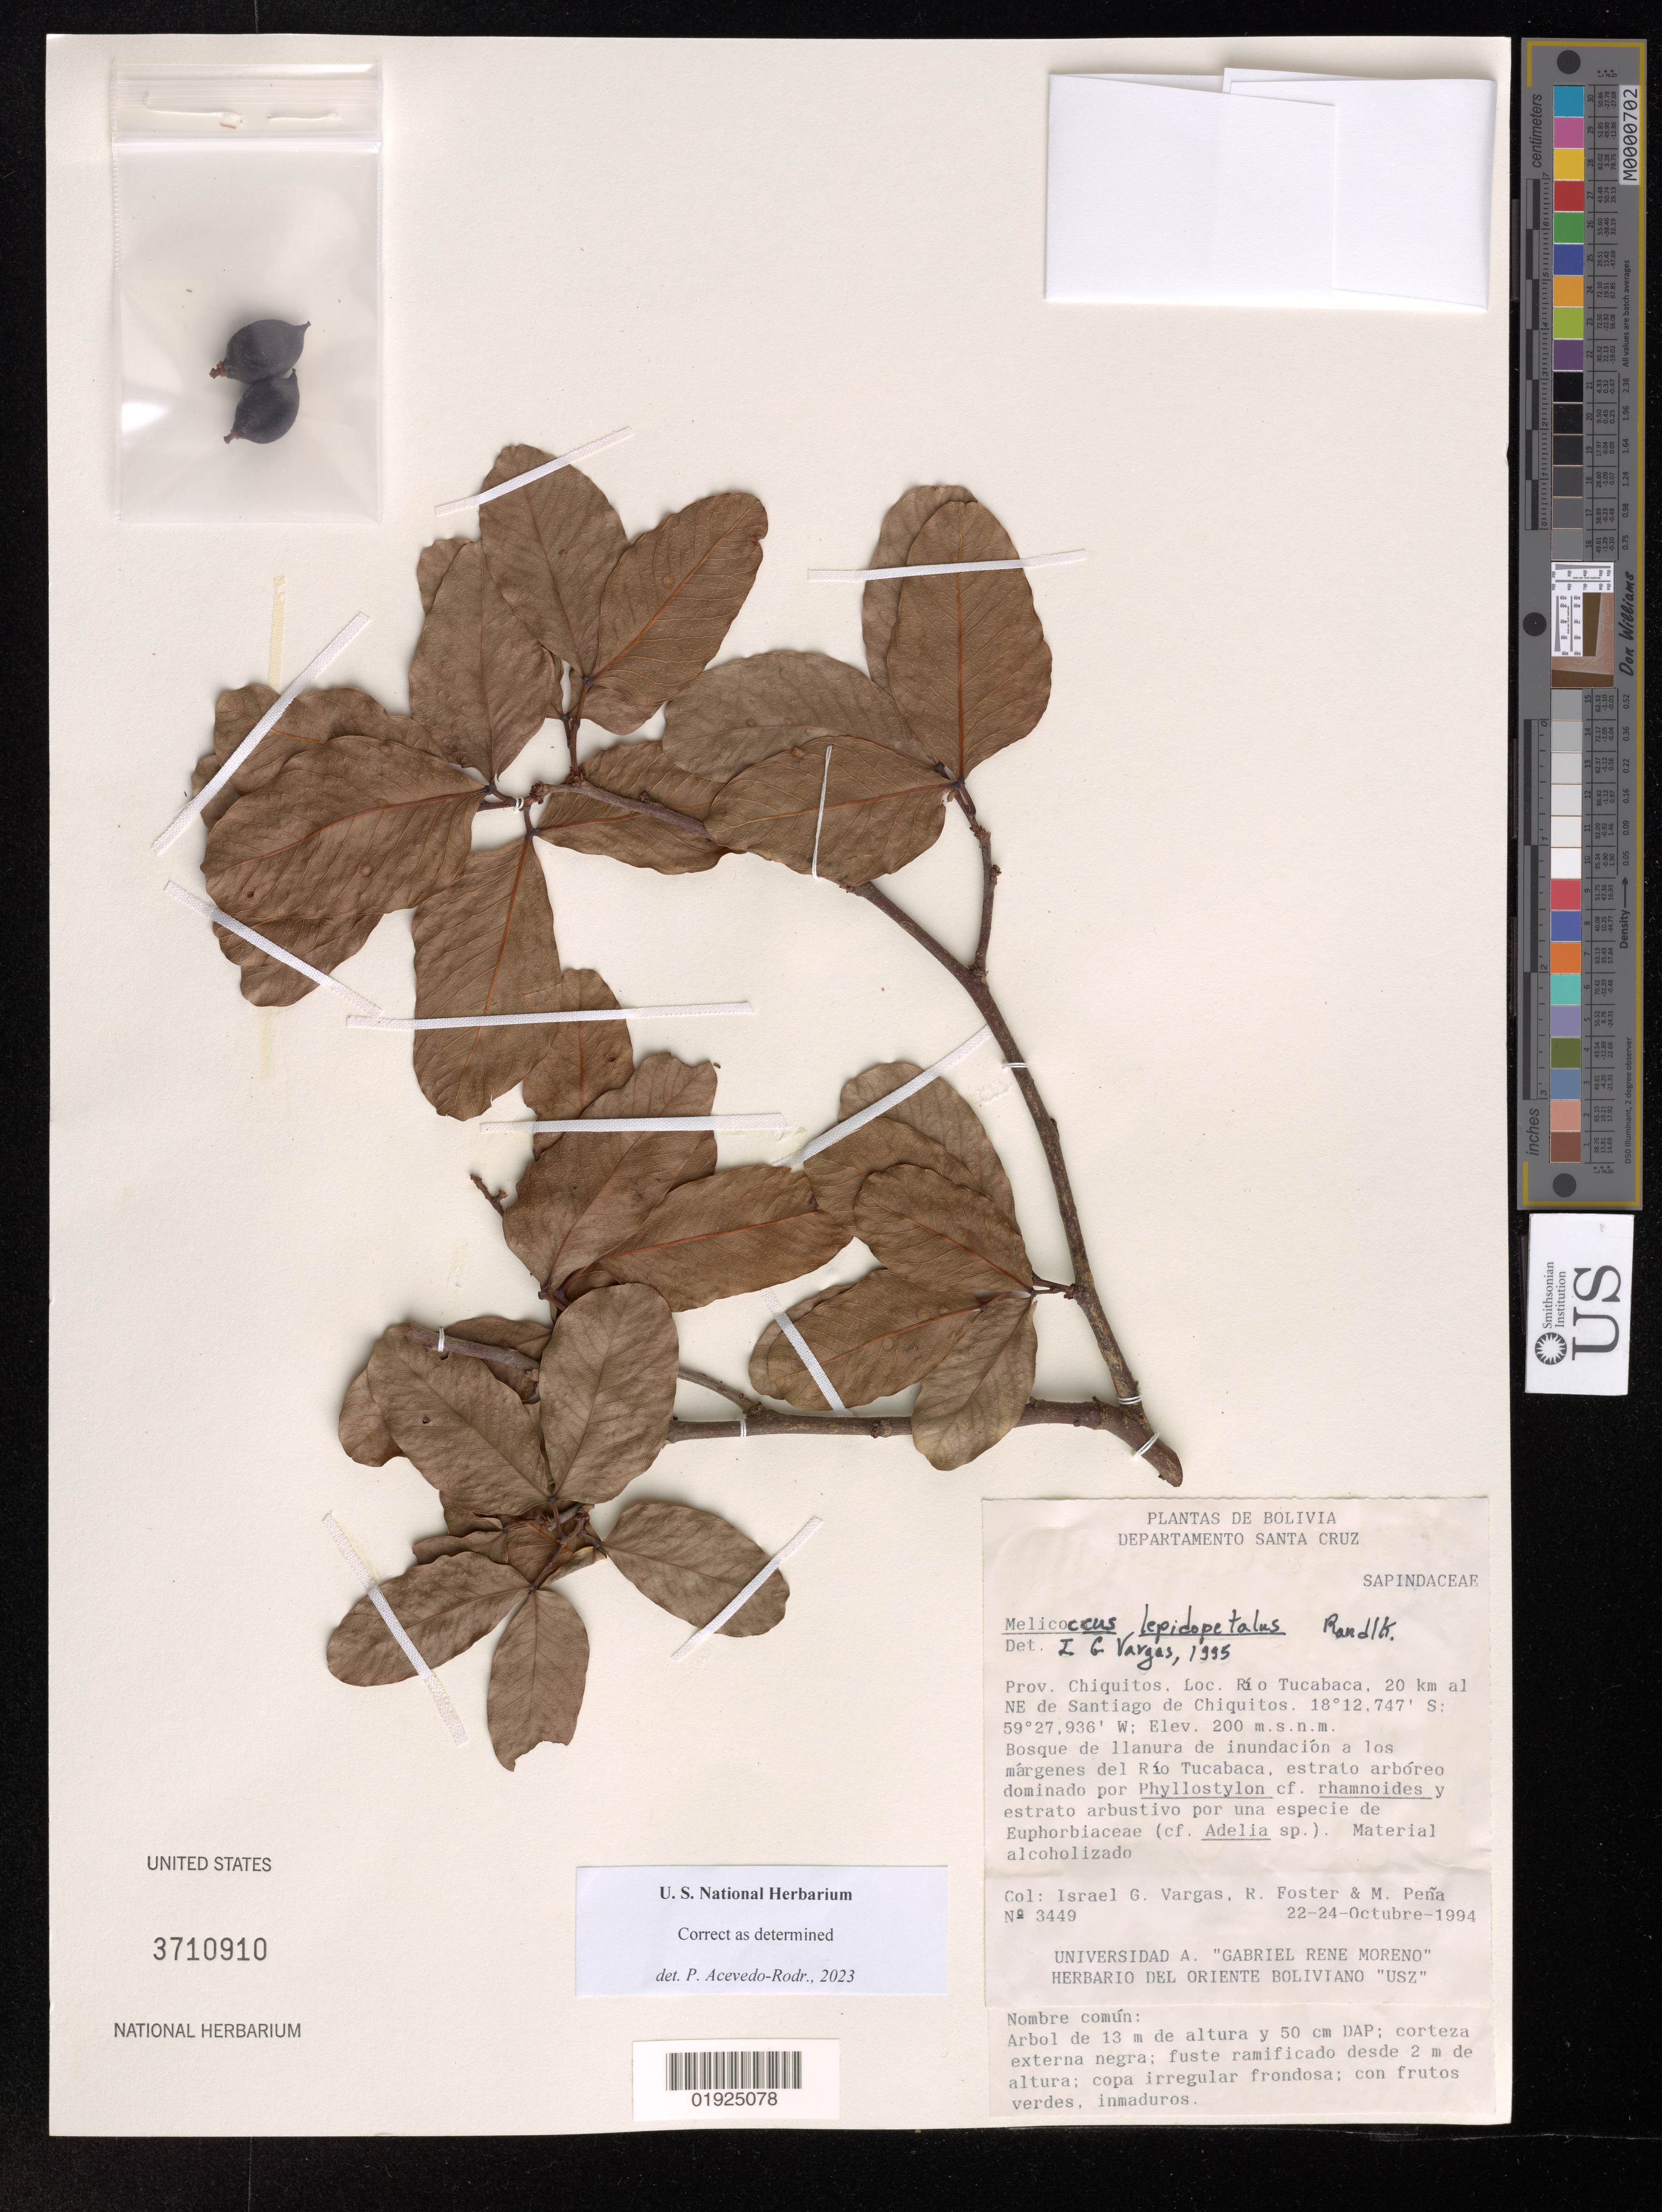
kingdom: Plantae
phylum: Tracheophyta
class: Magnoliopsida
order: Sapindales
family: Sapindaceae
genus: Melicoccus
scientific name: Melicoccus lepidopetalus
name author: Radlk.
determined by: Acevedo-Rodriguez, P., (US), Smithsonian Institution - National Museum of Natural History (UNITED STATES)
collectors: I. Vargas, R. Foster & M. Peña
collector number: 3449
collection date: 1994-10-22/1994-10-24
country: Bolivia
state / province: Santa Cruz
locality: Prov. Chiquitos. Loc. Río Tucabaca, 20 km al NE de Santiago de Chiquitos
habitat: Bosque de llanura de inundación a los márgenes del Río Tucabaca, estrato arbóreo dominado por Phyllostylon cf. rhamnoides y estrato arbustivo por una especie de Euphorbiaceae (cf. Adelia sp.)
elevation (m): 200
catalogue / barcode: US 3710910